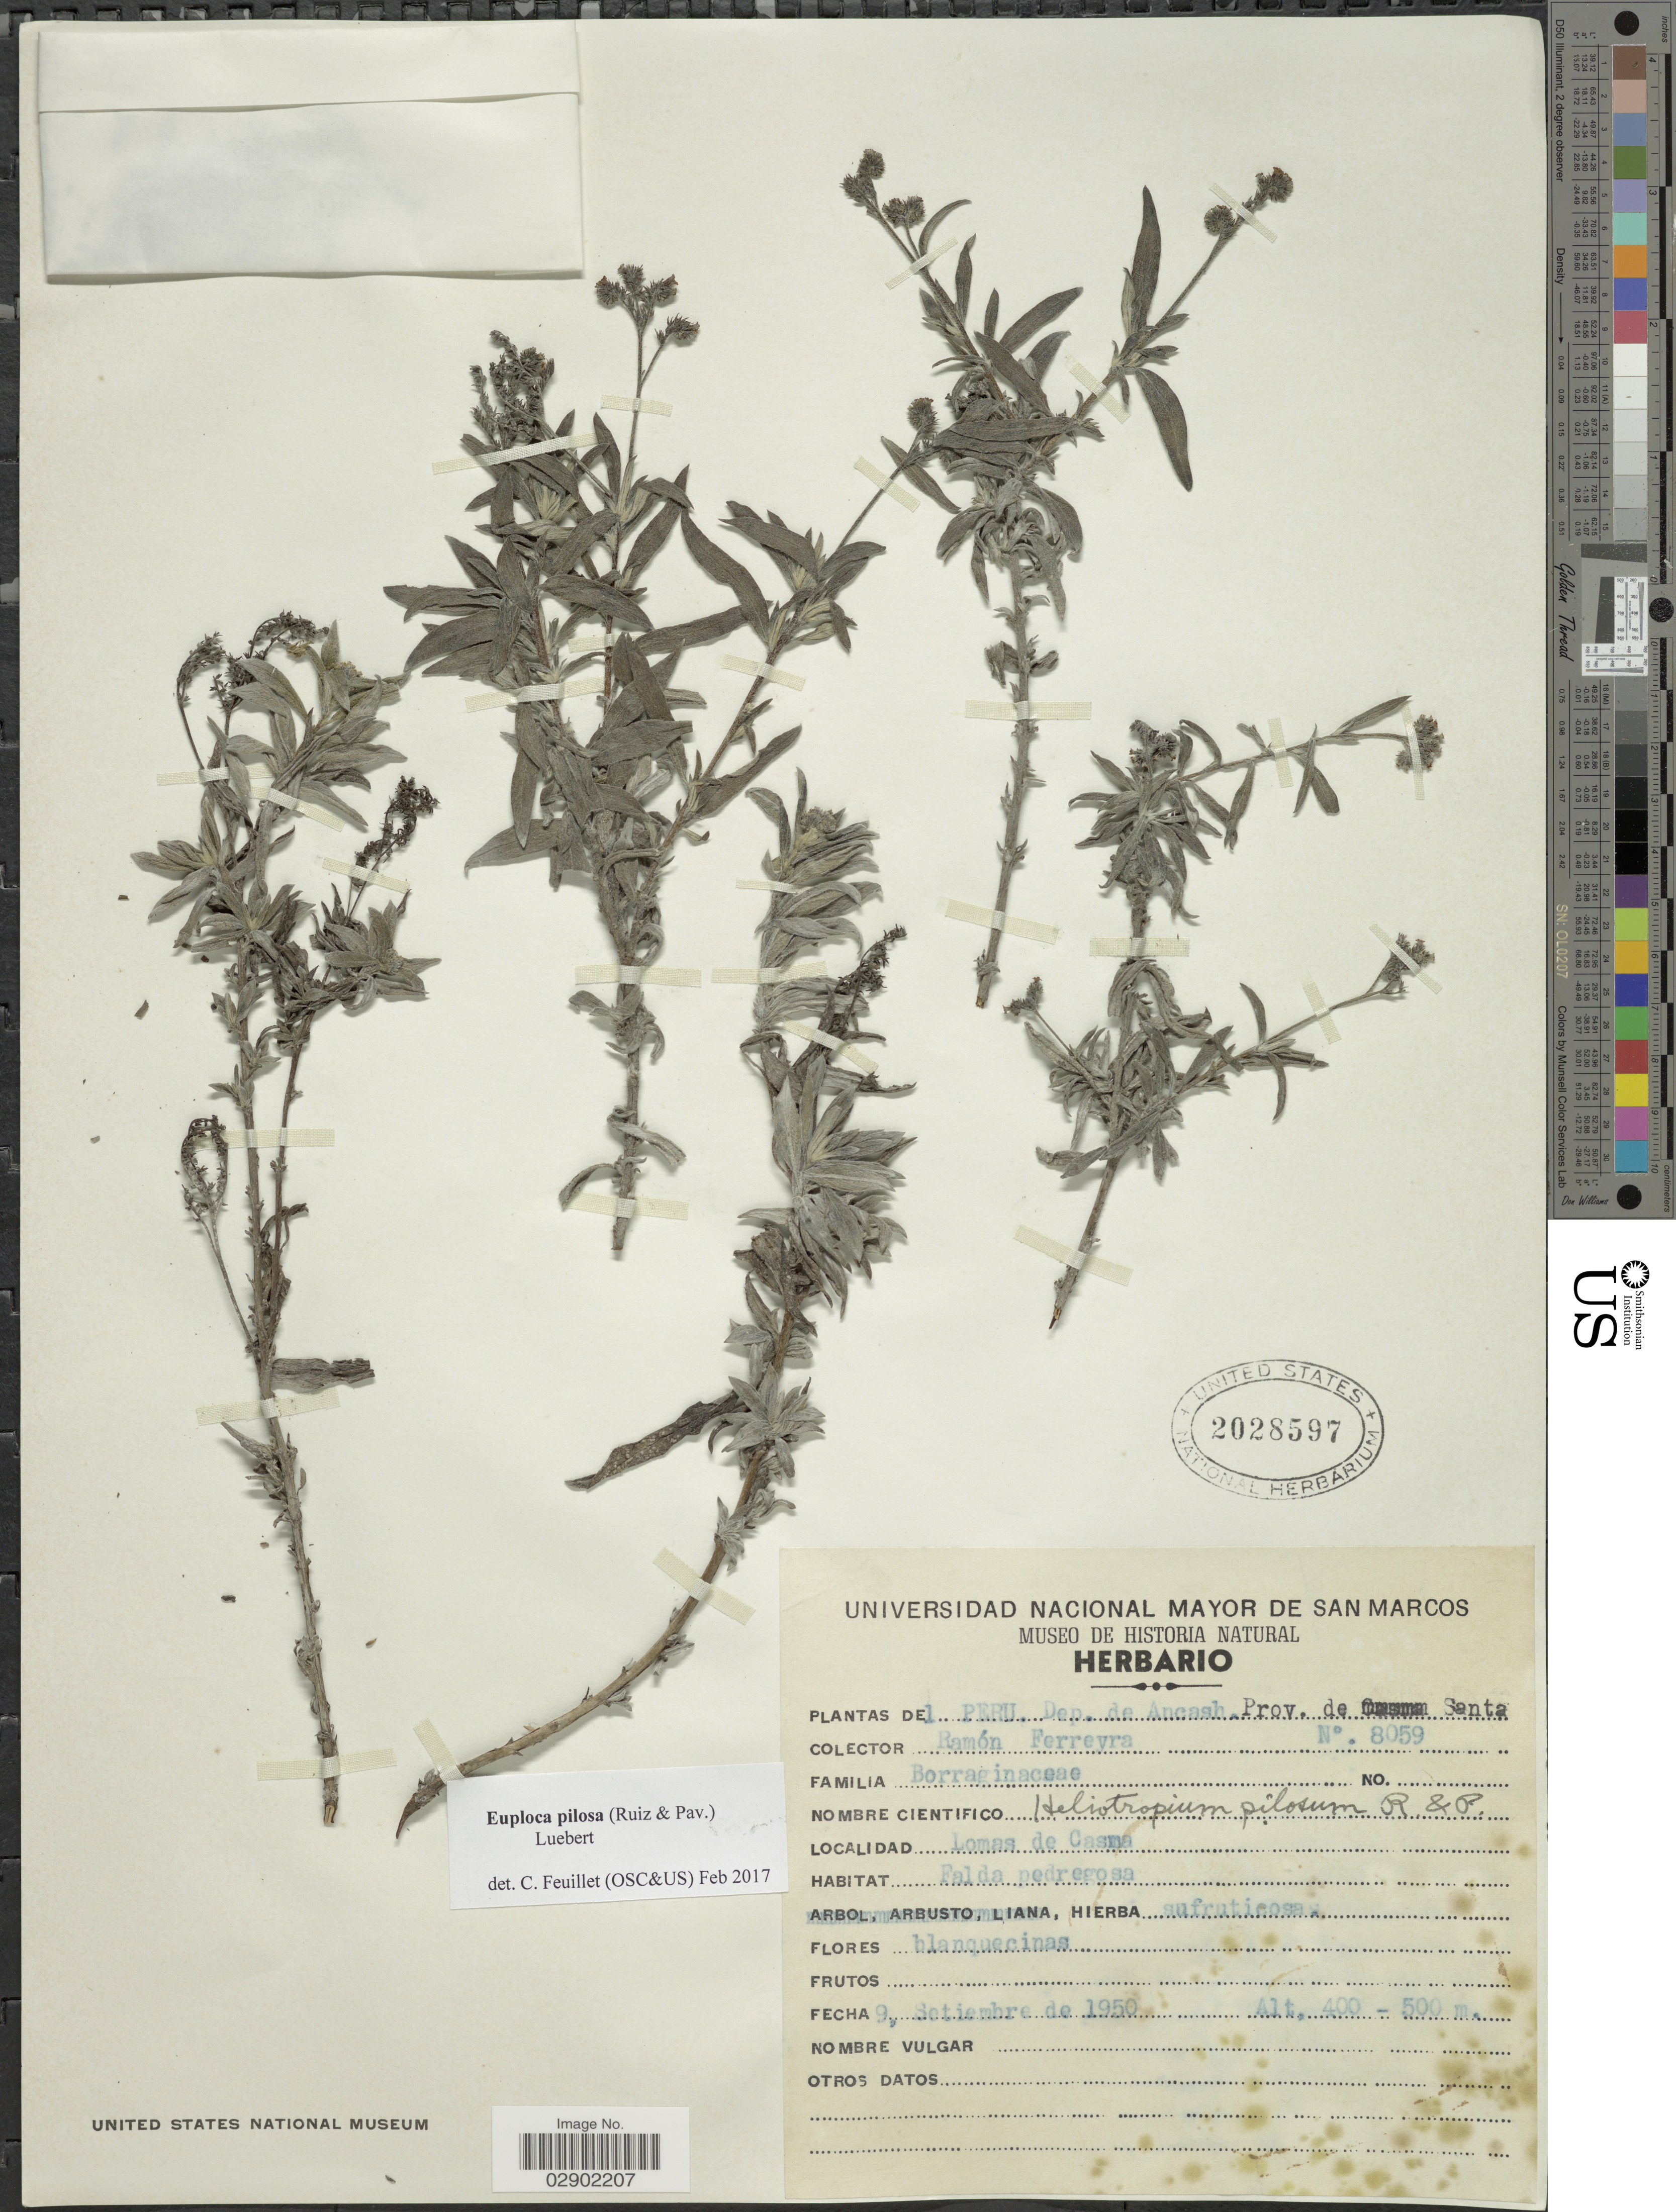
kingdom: Plantae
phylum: Tracheophyta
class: Magnoliopsida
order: Boraginales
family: Heliotropiaceae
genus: Euploca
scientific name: Euploca pilosa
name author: (Ruiz & Pav.)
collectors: R. A. Ferreyra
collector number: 8059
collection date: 1950-09-09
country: Peru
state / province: Ancash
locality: Dep. de Ancash. Prov. de Santa. Lomas de Casma.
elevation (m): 400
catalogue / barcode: US 2028597